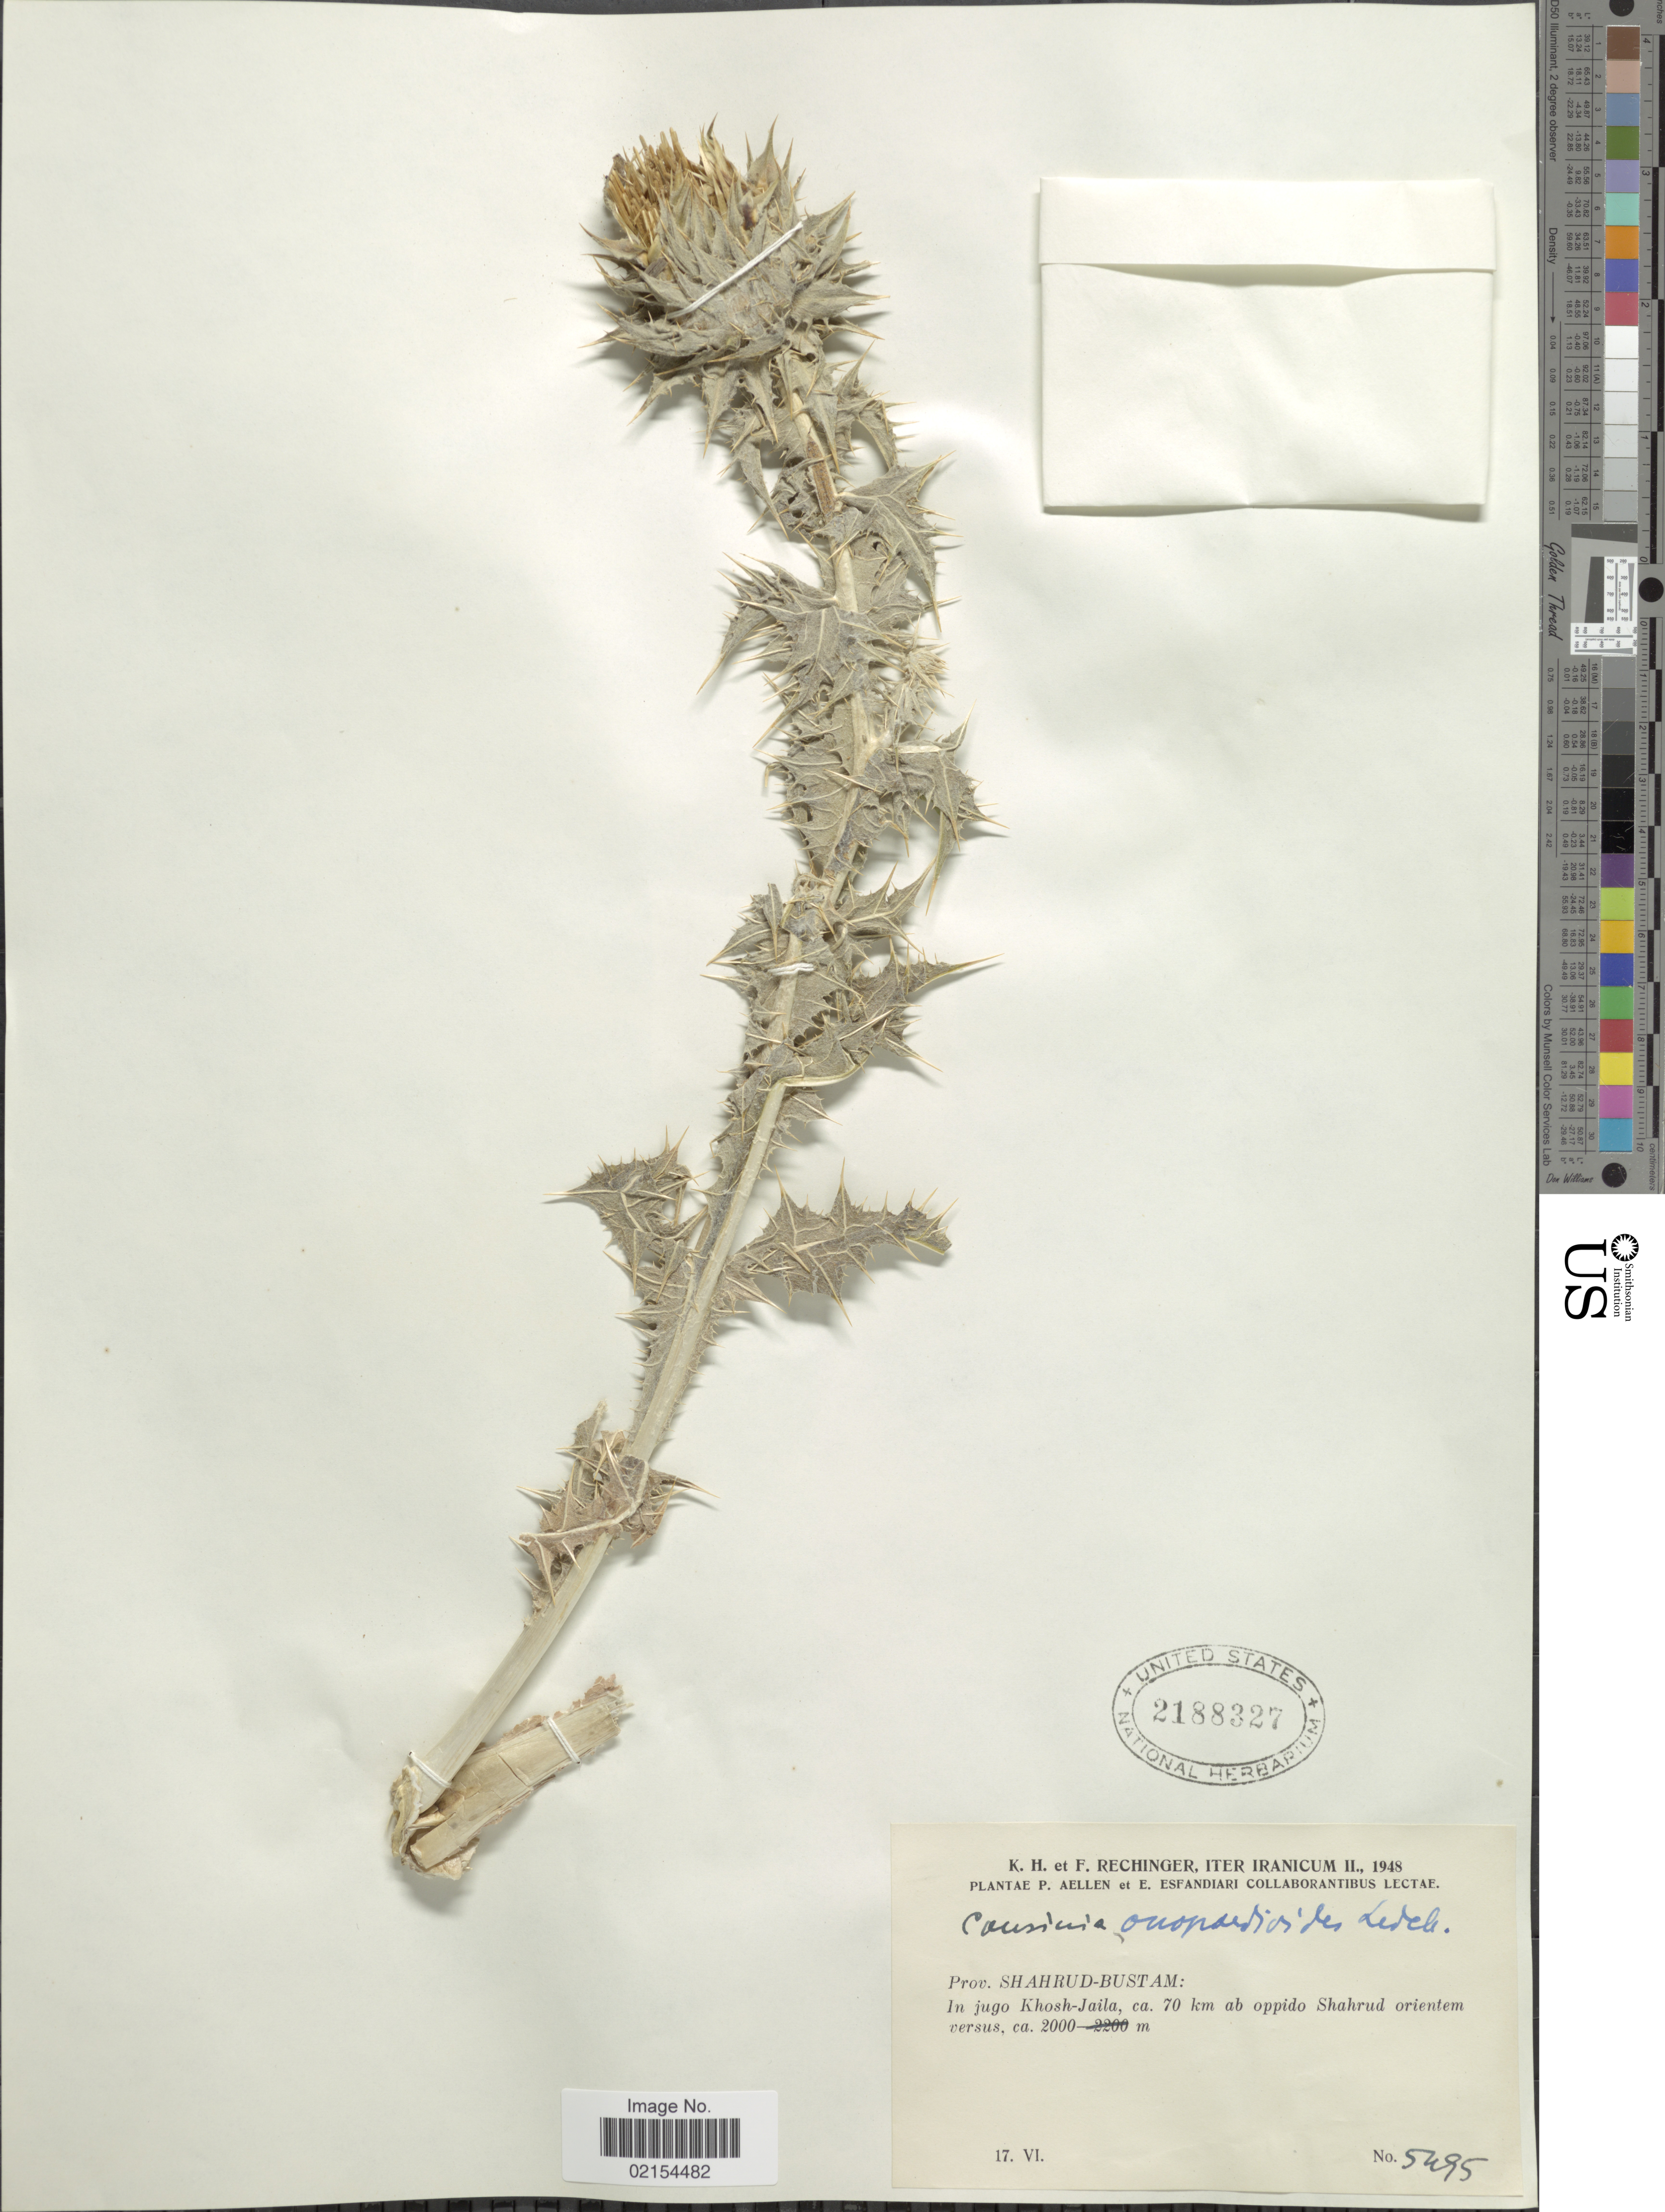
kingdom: Plantae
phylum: Tracheophyta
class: Magnoliopsida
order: Asterales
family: Asteraceae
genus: Cousinia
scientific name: Cousinia onopordioides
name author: Ledeb.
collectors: K. H. Rechinger & F. Rechinger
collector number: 5495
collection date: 1948-06-17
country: Iran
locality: Iter Iranicum, Prov. Shahrud-Bustam: In jugo Khosh-Jaila, 70 km ab oppido Shahrud orientem versus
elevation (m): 2000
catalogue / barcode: US 2188327